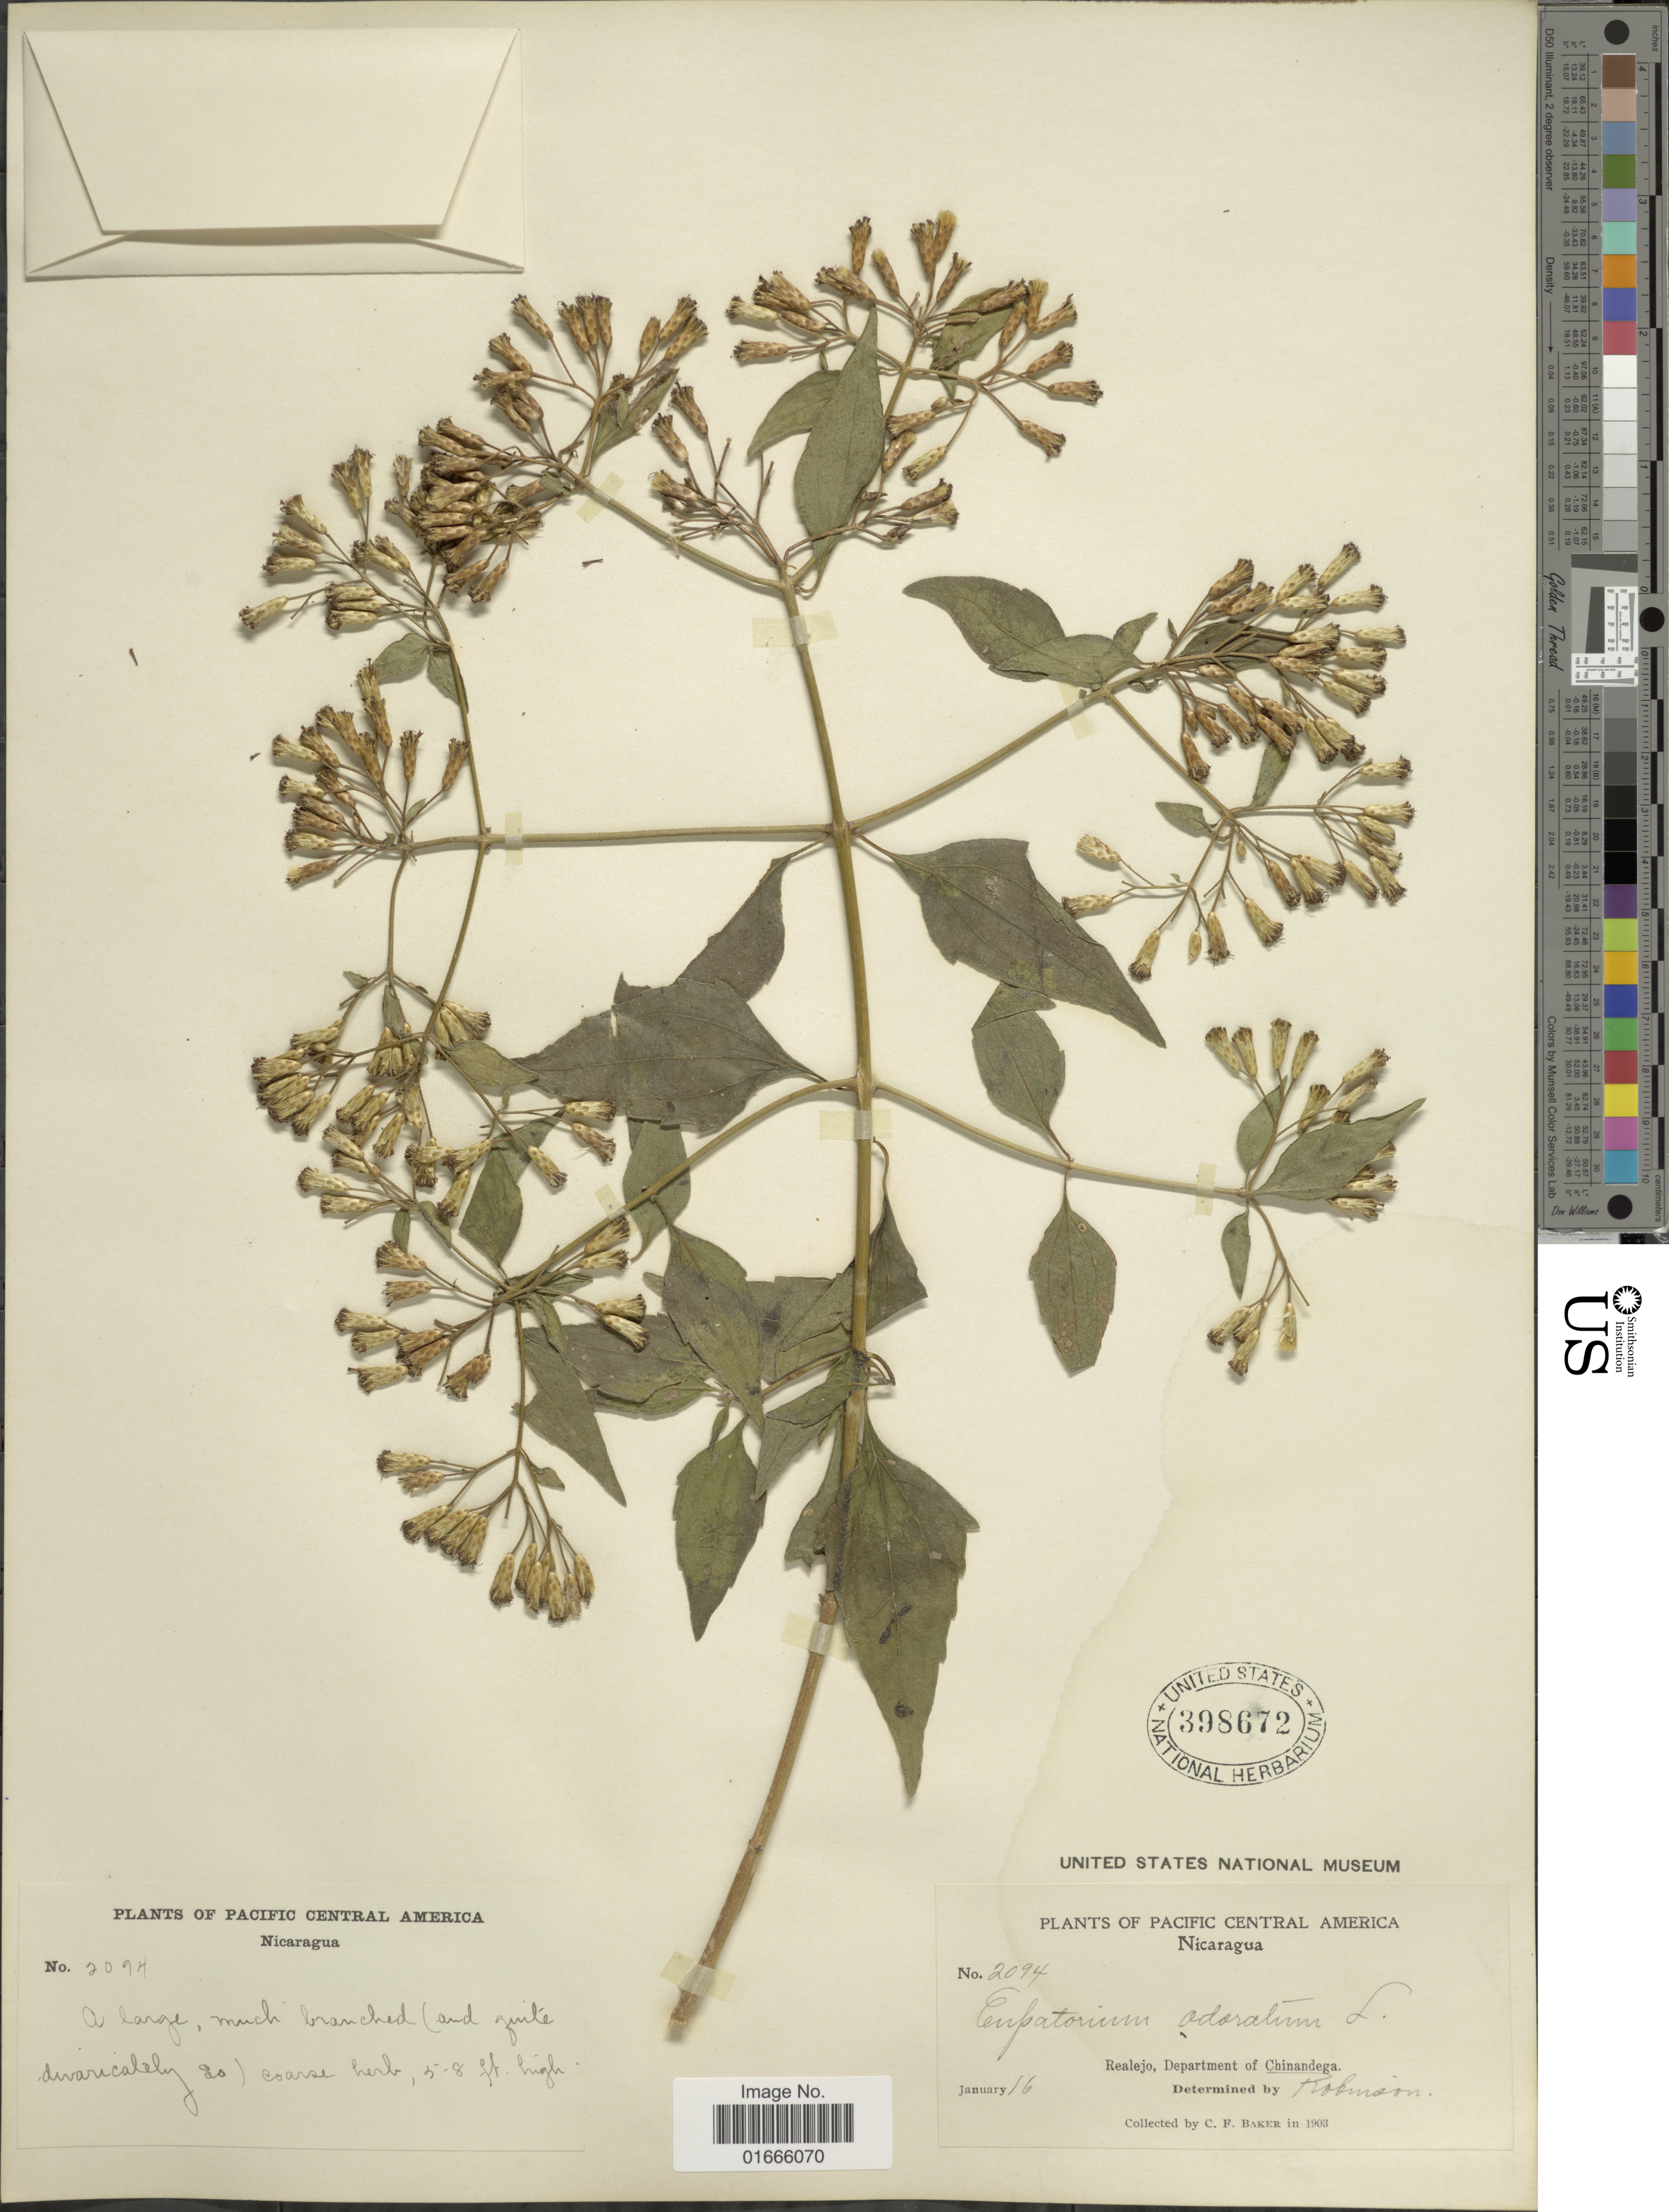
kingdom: Plantae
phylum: Tracheophyta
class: Magnoliopsida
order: Asterales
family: Asteraceae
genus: Chromolaena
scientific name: Chromolaena odorata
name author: (L.) R.M. King & H. Rob.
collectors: C. F. Baker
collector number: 2094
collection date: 1903-01-16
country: Nicaragua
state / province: Chinandega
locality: Realejo, Department of Chinandega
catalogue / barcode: US 398672